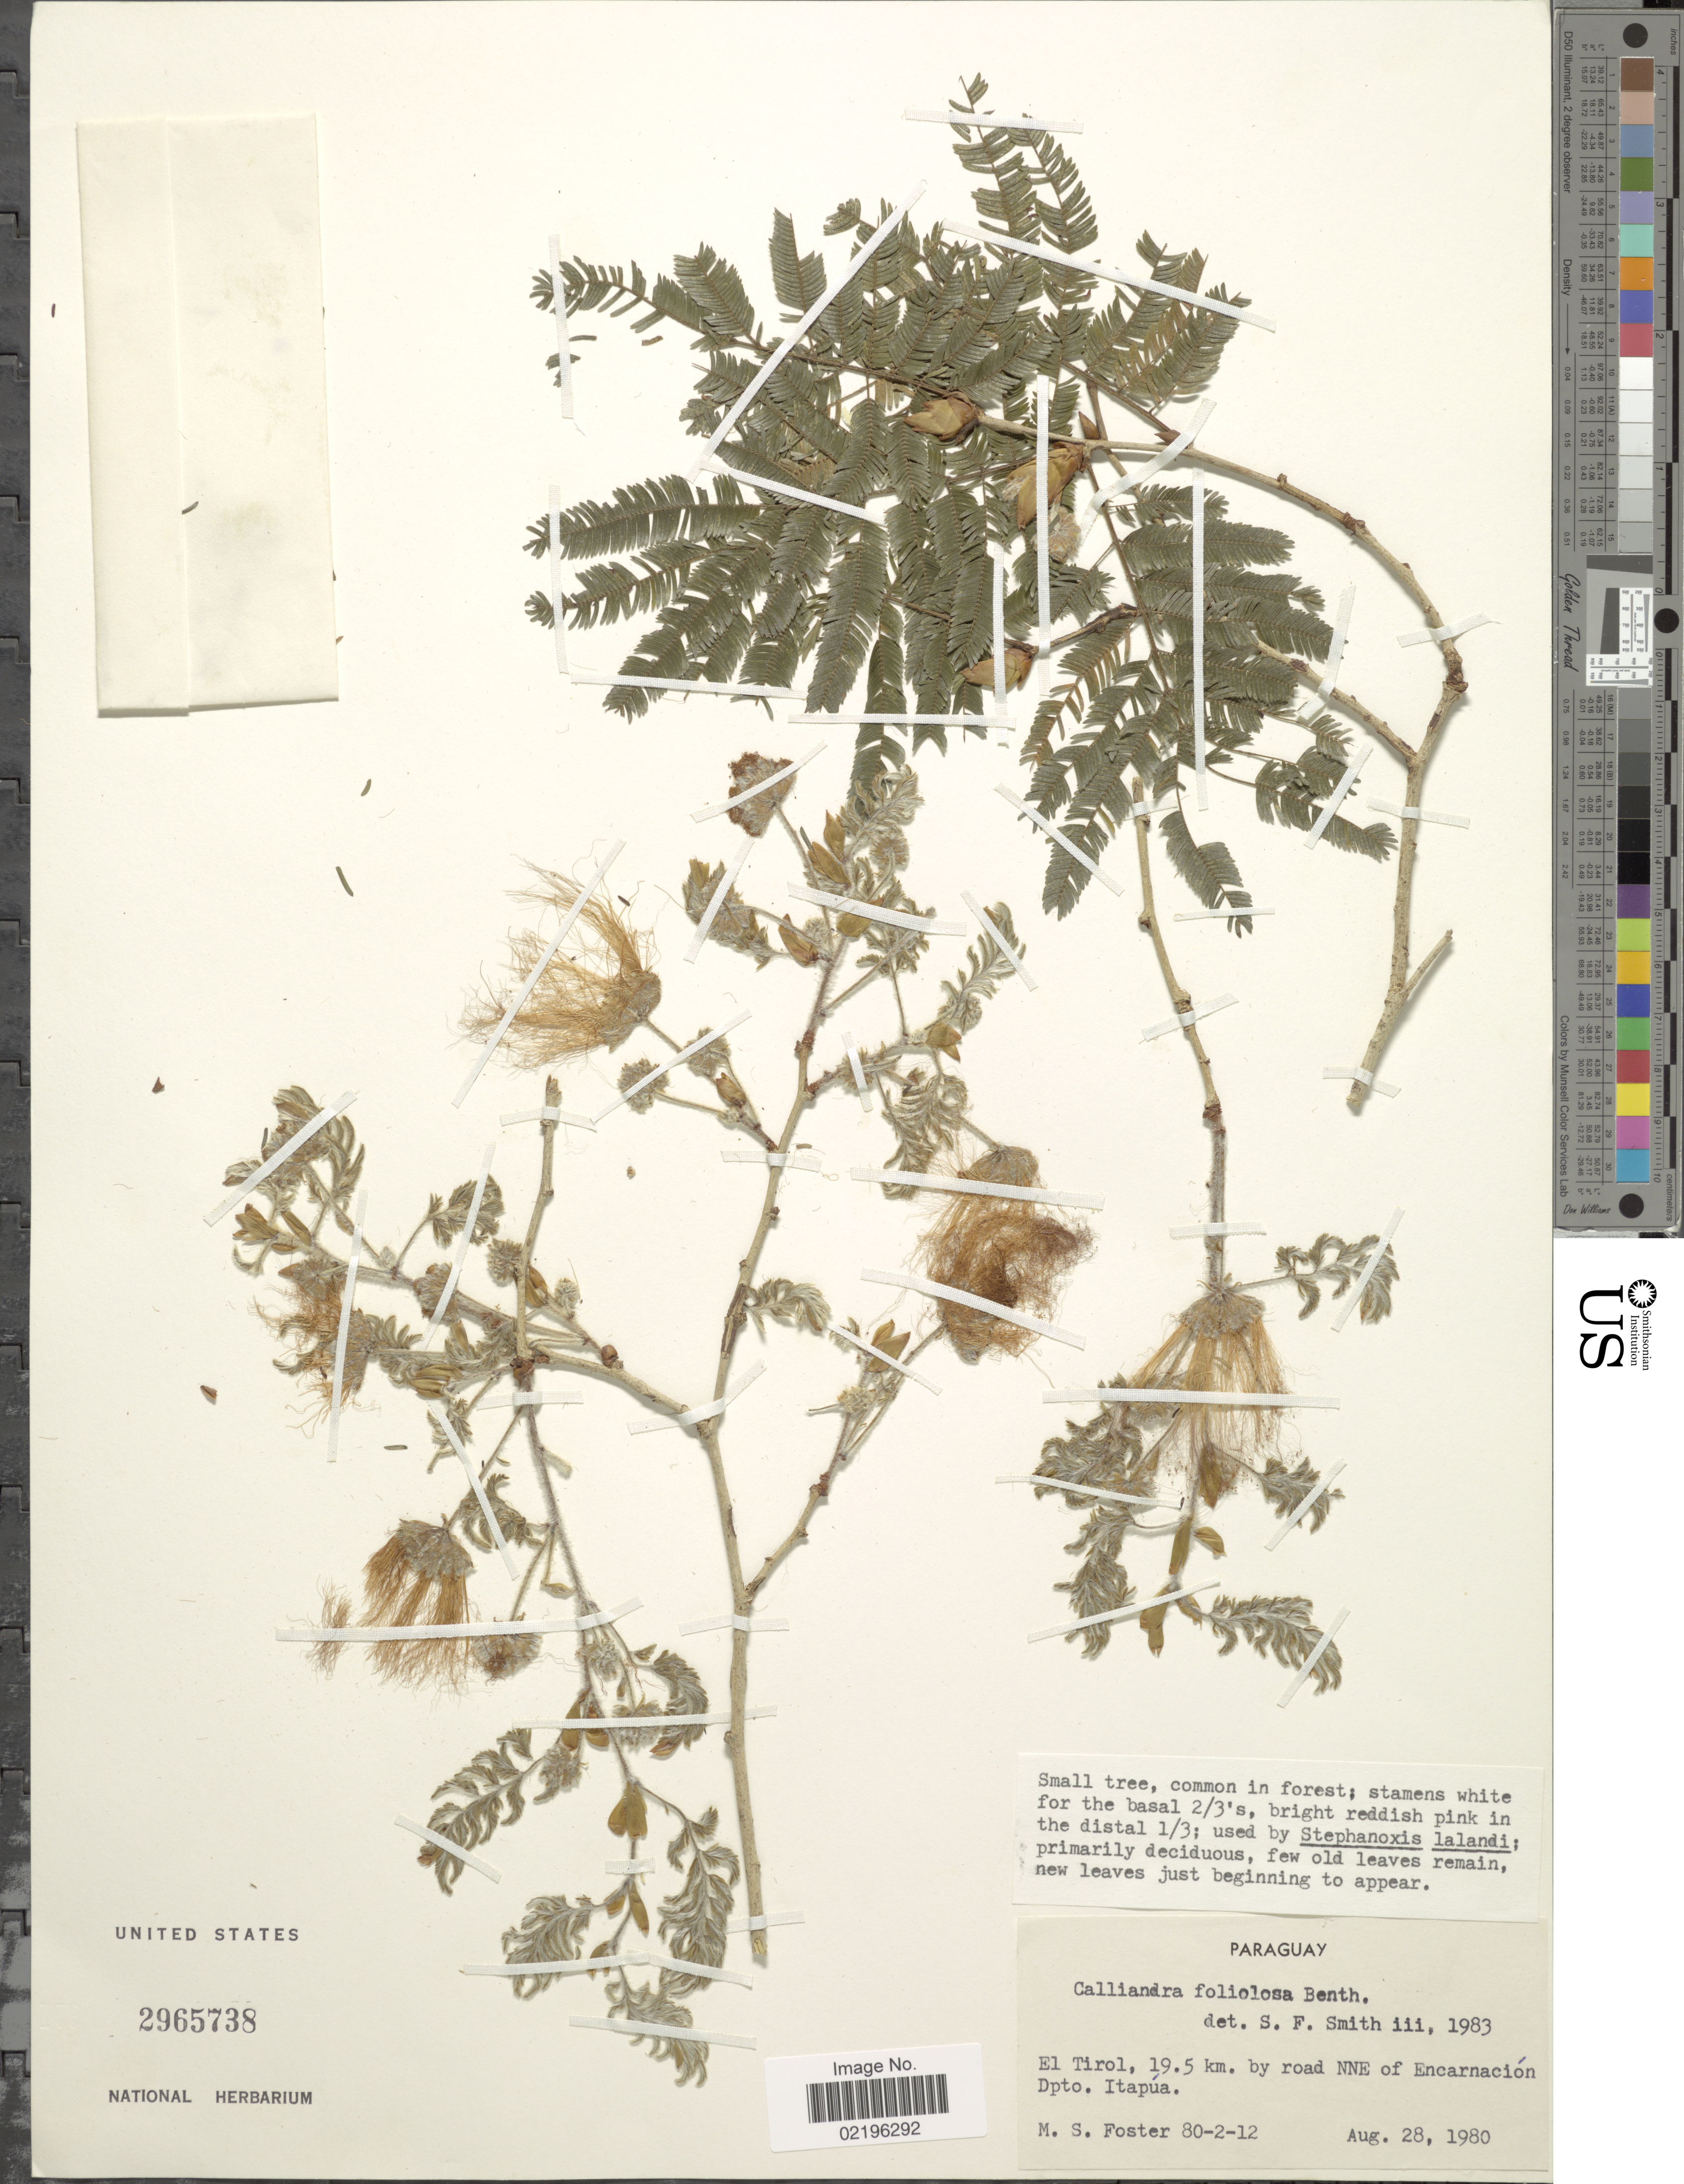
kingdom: Plantae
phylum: Tracheophyta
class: Magnoliopsida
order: Fabales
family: Fabaceae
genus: Calliandra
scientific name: Calliandra foliolosa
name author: Benth.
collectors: M. Foster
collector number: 80-2-12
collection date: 1980-08-28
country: Paraguay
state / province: Itapua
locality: El Tirol, 19.5 km. by road NNE of Encarnacion. Dpto. Itapua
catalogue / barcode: US 2965738